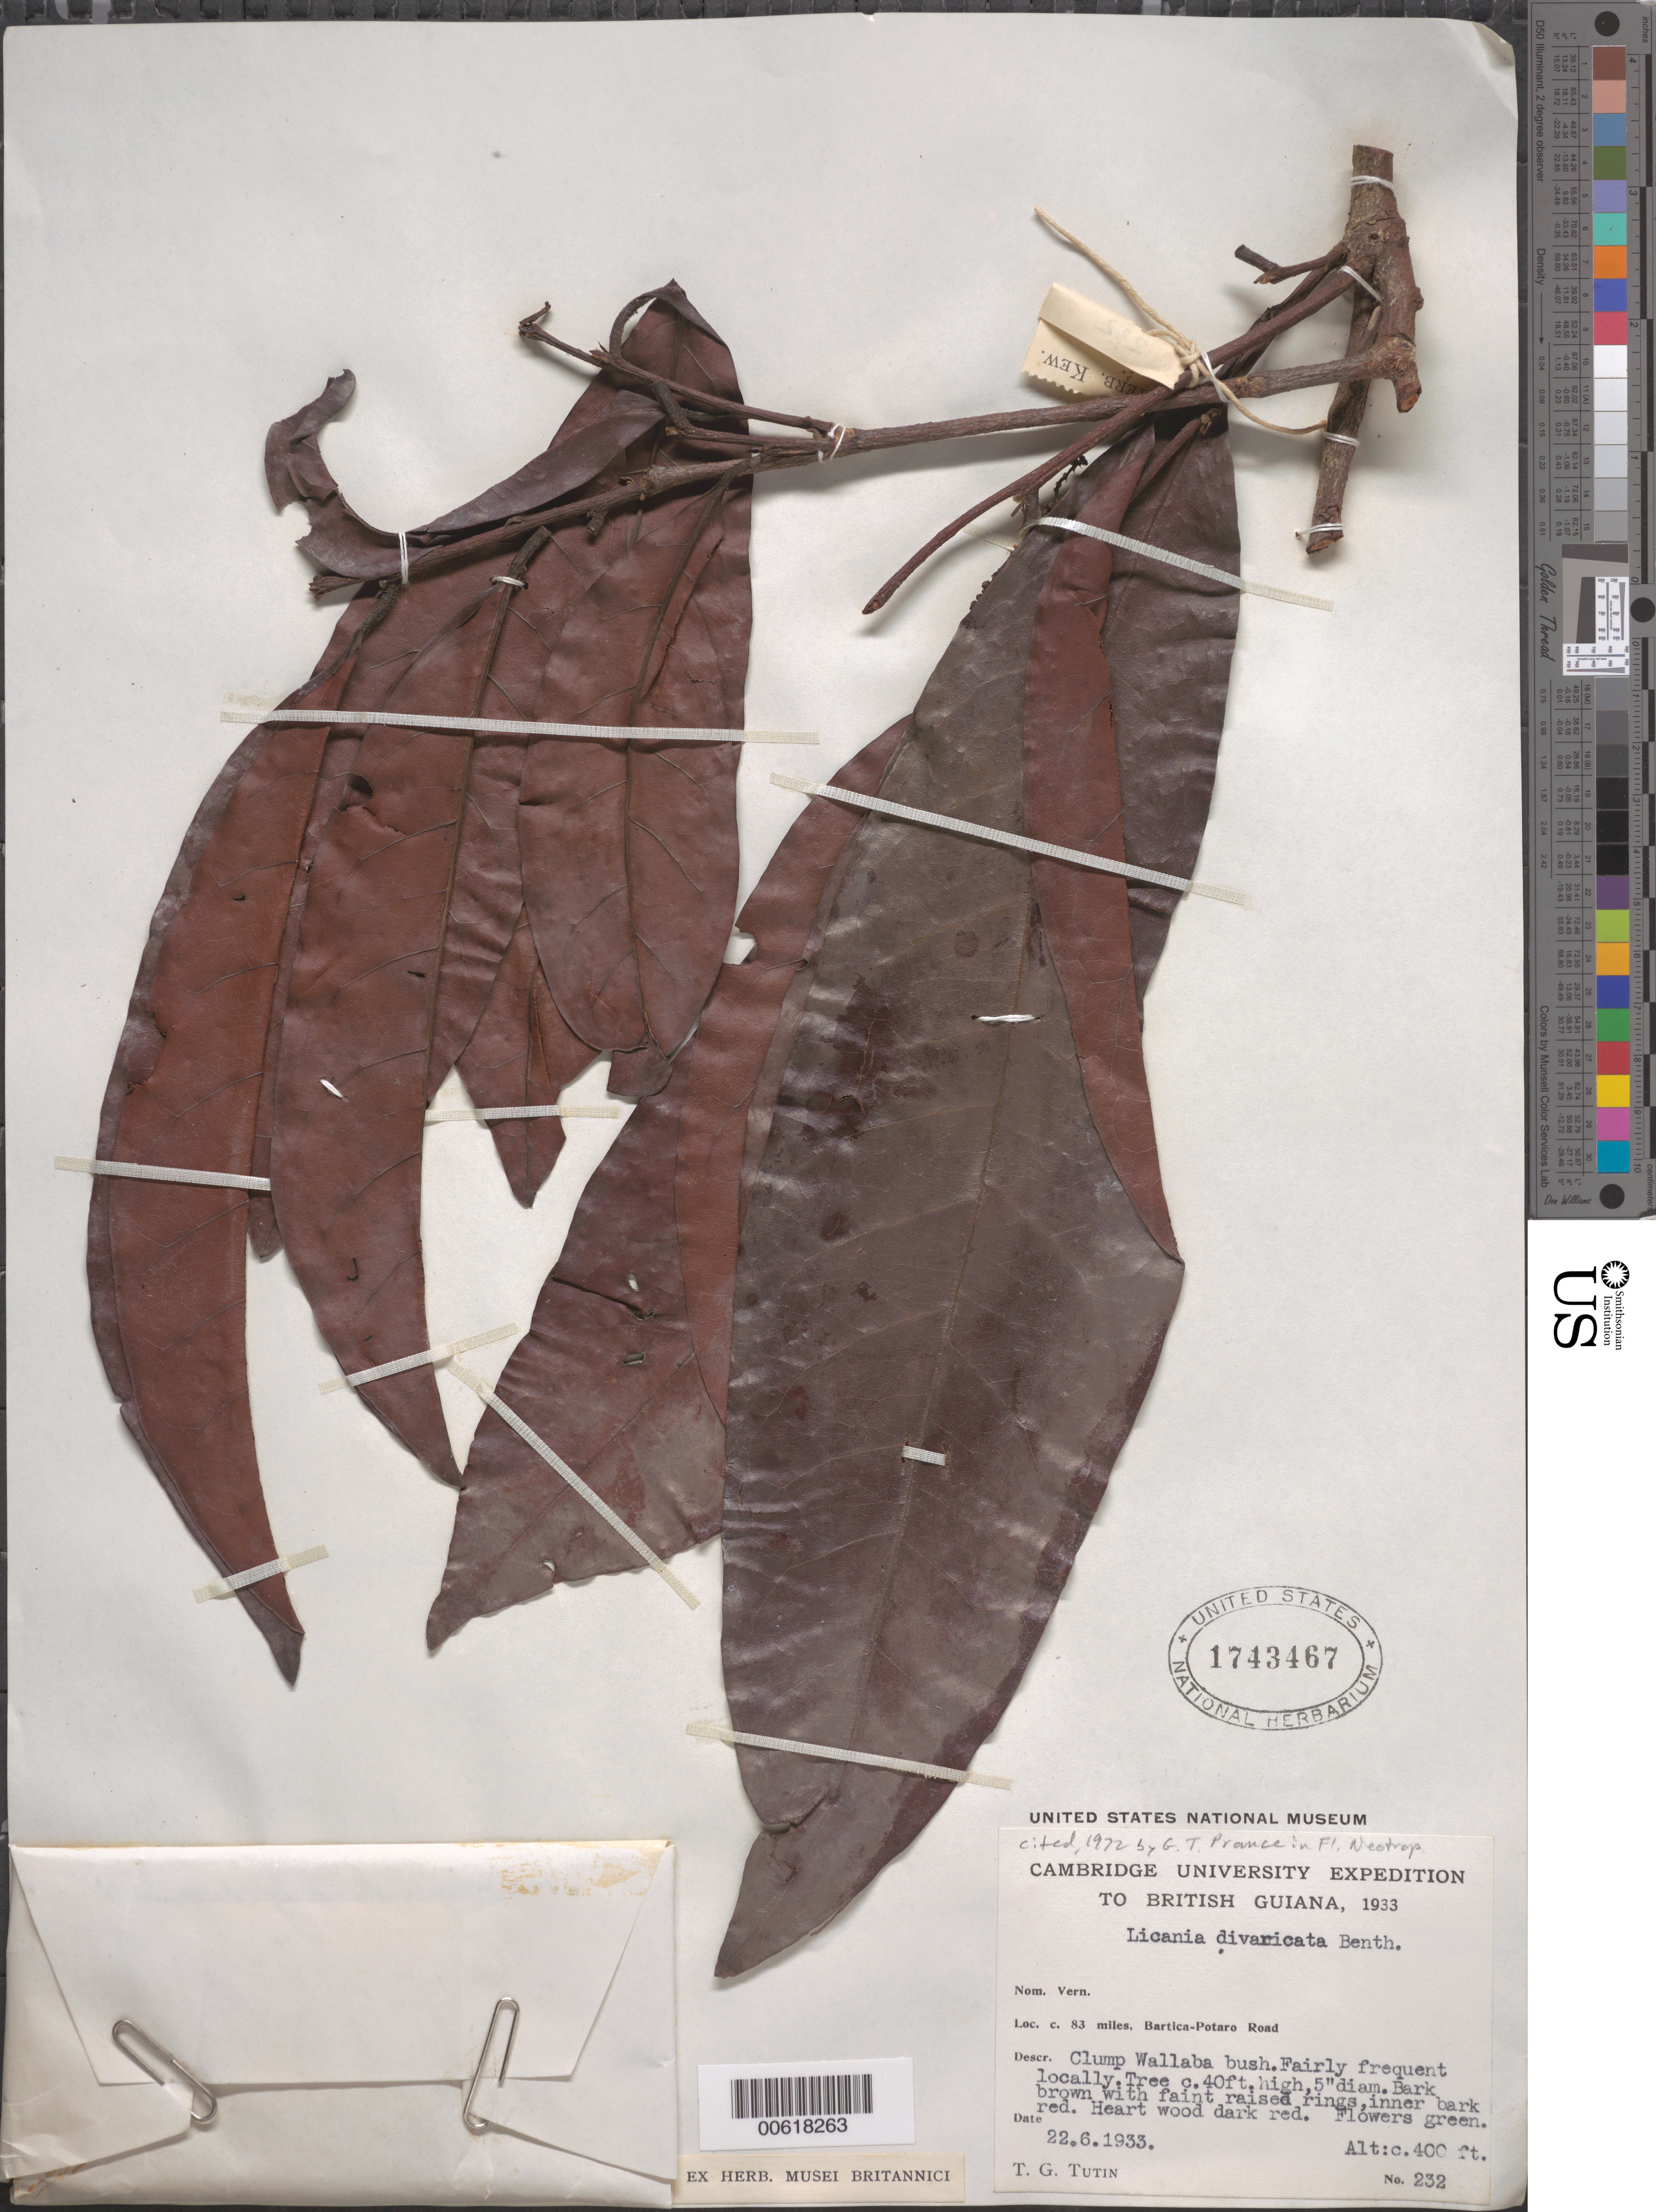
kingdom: Plantae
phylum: Tracheophyta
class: Magnoliopsida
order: Malpighiales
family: Chrysobalanaceae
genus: Hymenopus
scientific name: Hymenopus divaricatus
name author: (Benth.) Sothers & Prance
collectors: T. G. Tutin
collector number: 232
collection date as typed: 22-Jun-33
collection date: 1933-06-22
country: Guyana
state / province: Potaro-Siparuni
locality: Bartica-Potaro road, mile 83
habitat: Clump Wallaba bush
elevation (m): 122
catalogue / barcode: US 1743467